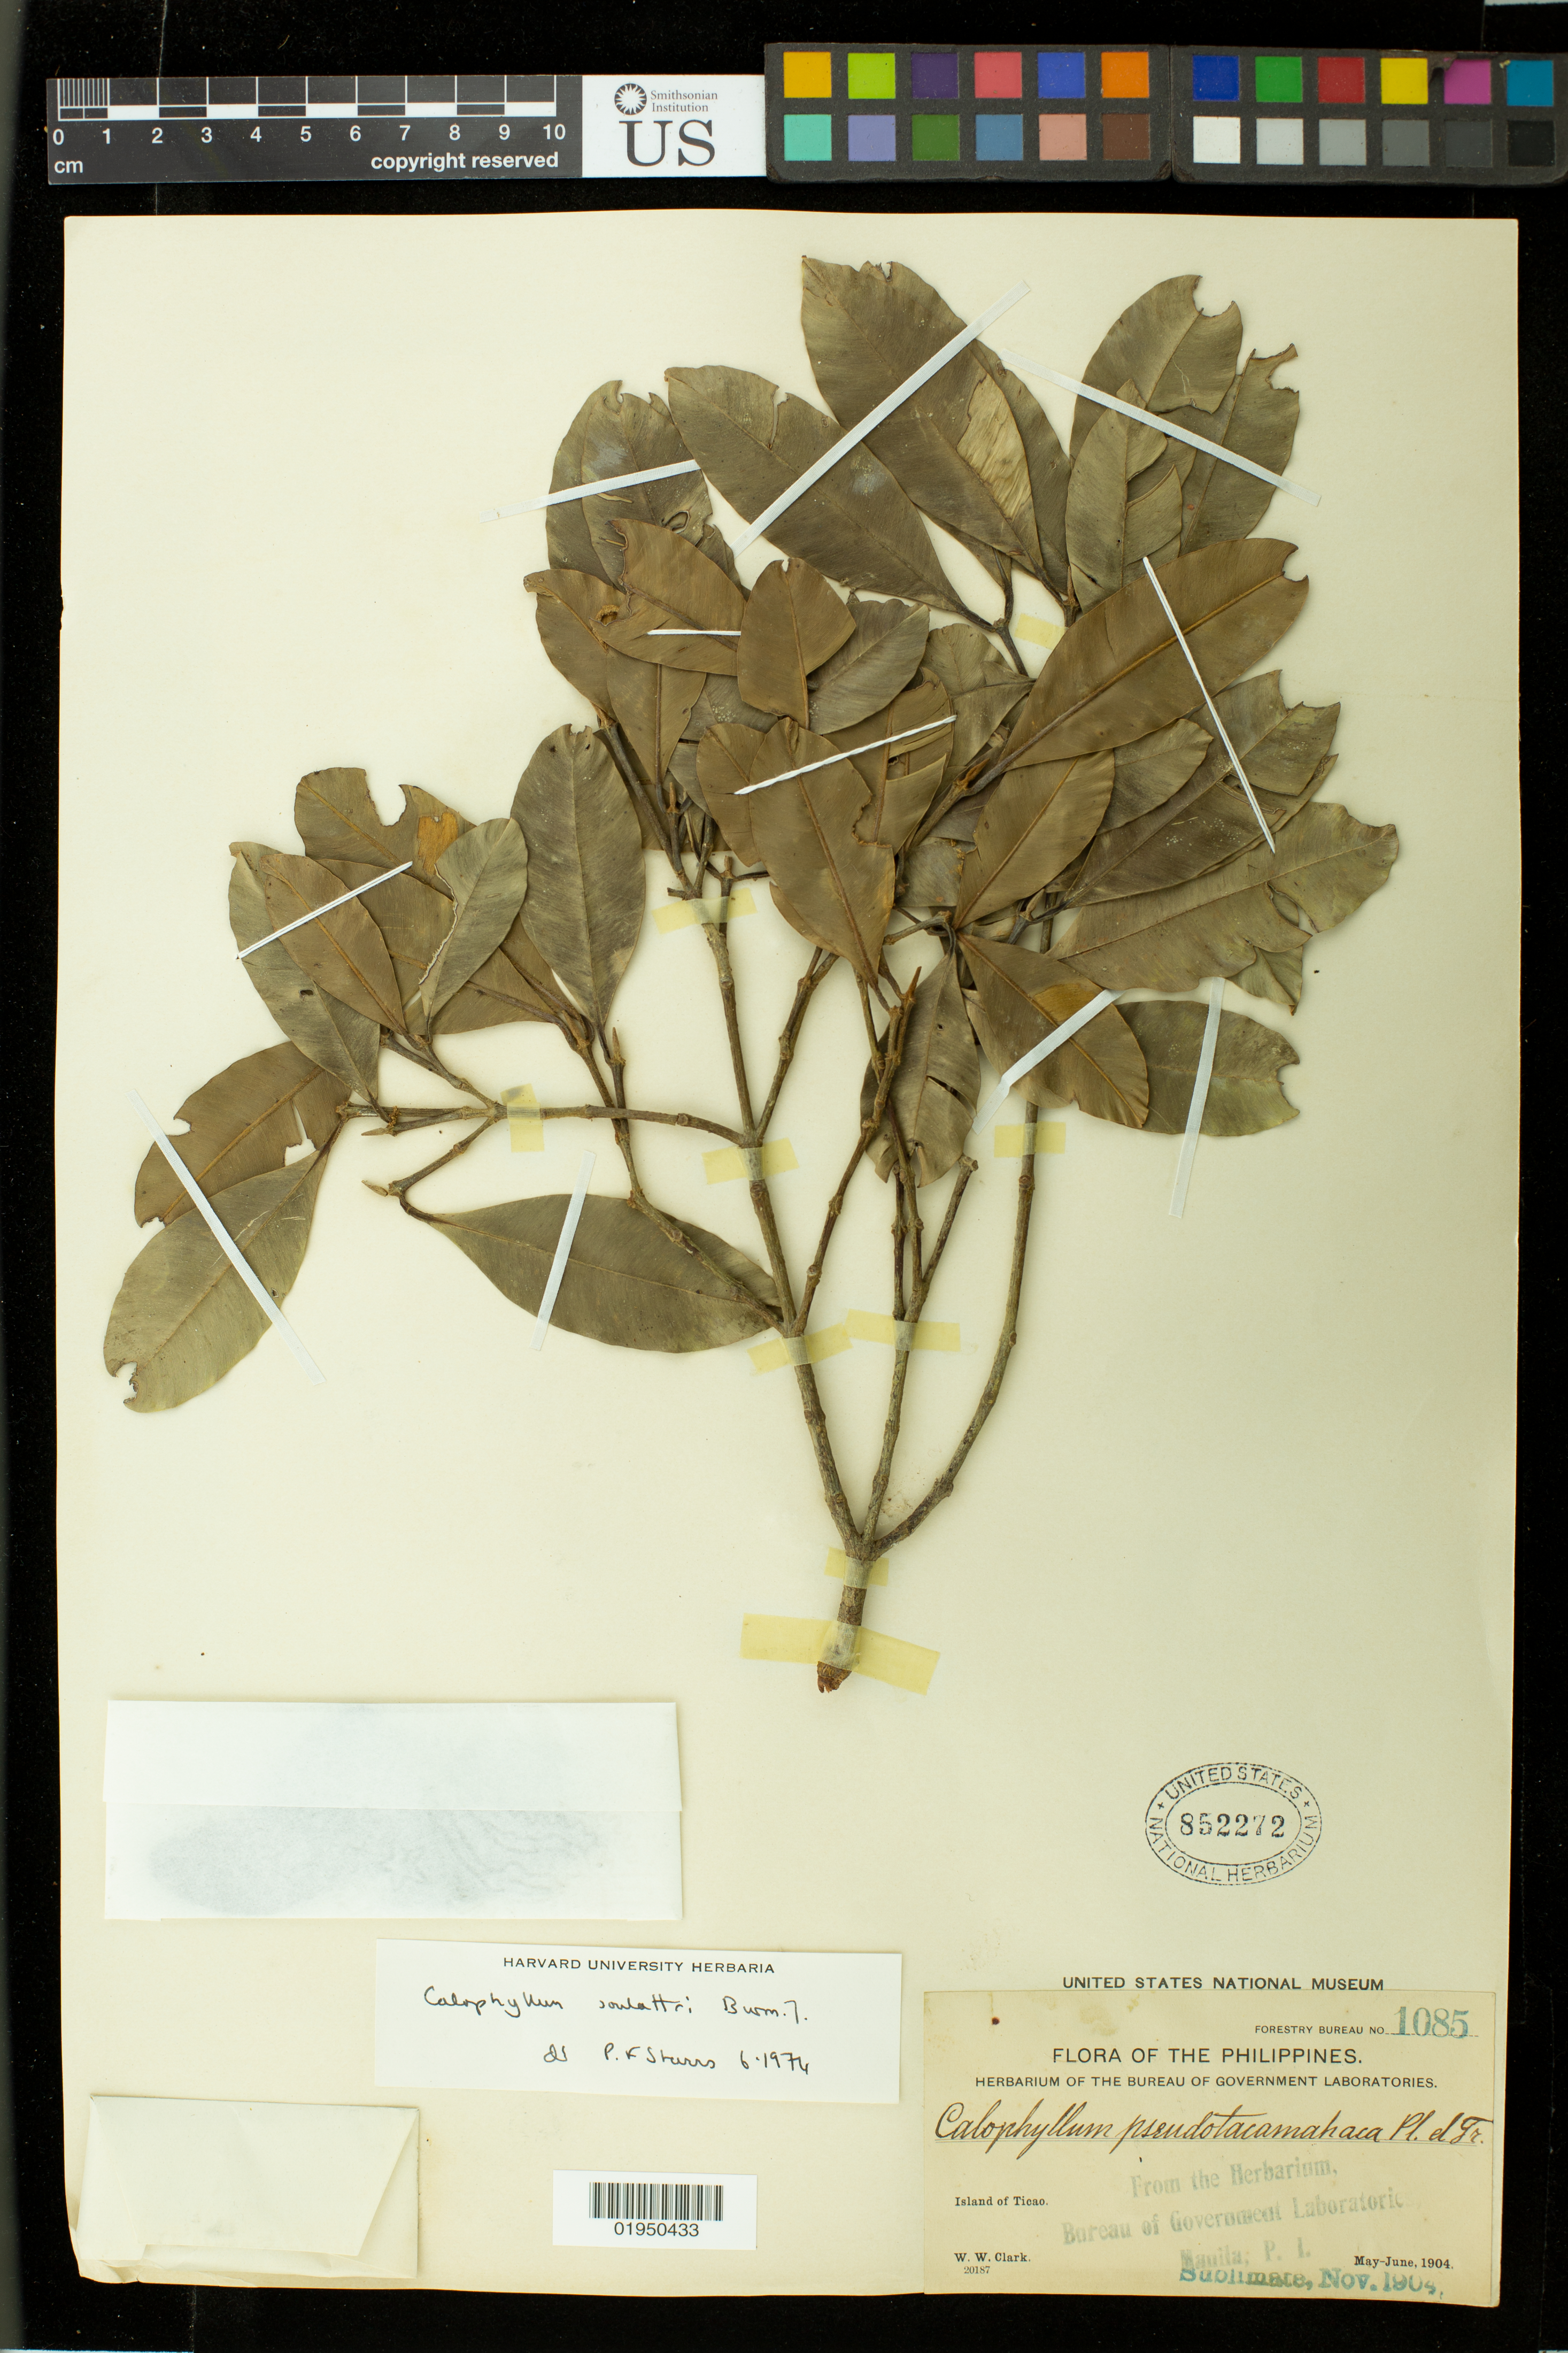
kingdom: Plantae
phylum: Tracheophyta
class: Magnoliopsida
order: Malpighiales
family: Calophyllaceae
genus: Calophyllum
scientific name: Calophyllum soulattri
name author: Burm. f.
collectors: W. W. Clark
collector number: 20187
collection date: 1904-05/1904-06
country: Philippines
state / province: Bicol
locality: Islanf of Ticao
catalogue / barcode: US 852272